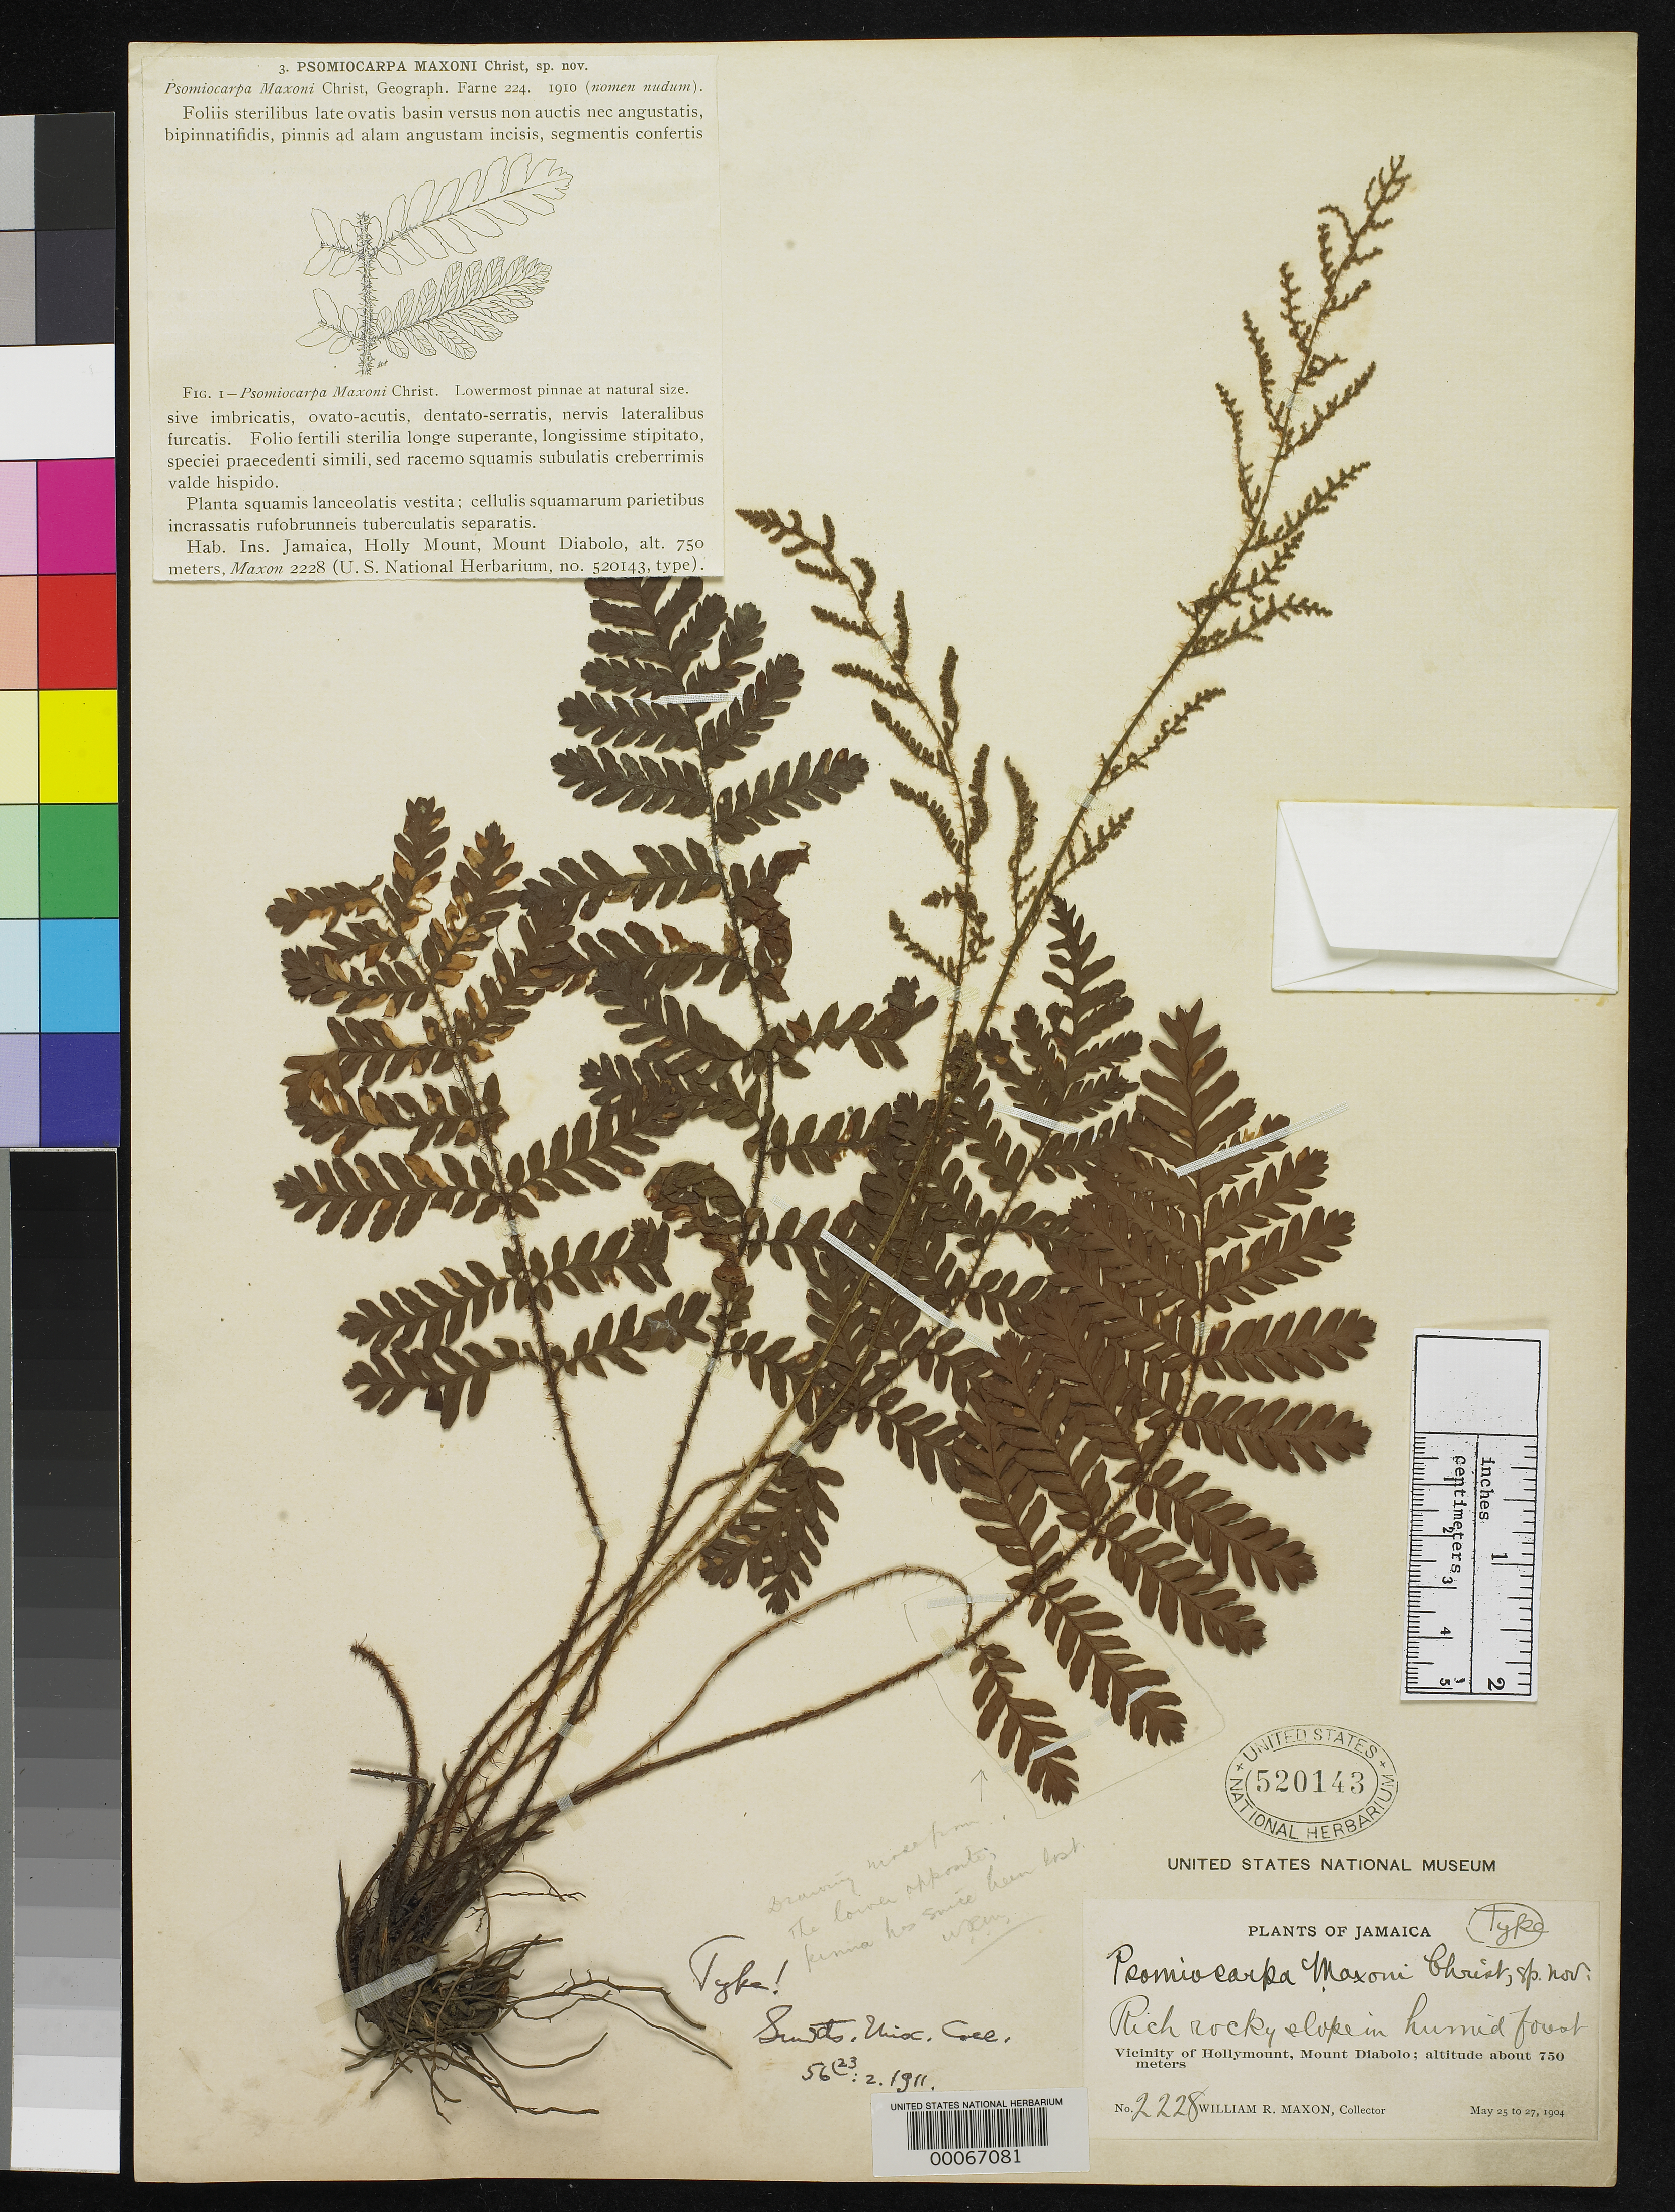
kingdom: Plantae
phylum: Tracheophyta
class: Polypodiopsida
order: Polypodiales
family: Tectariaceae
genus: Psomiocarpa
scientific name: Psomiocarpa maxonii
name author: Christ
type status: Holotype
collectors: W. R. Maxon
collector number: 2228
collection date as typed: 25 May 1904 to 27 May 1904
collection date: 1904-05-25/1904-05-27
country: Jamaica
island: Greater Antilles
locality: Vicinity of Hollymount, Mount Diabolo.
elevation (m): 750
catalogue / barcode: US 520143